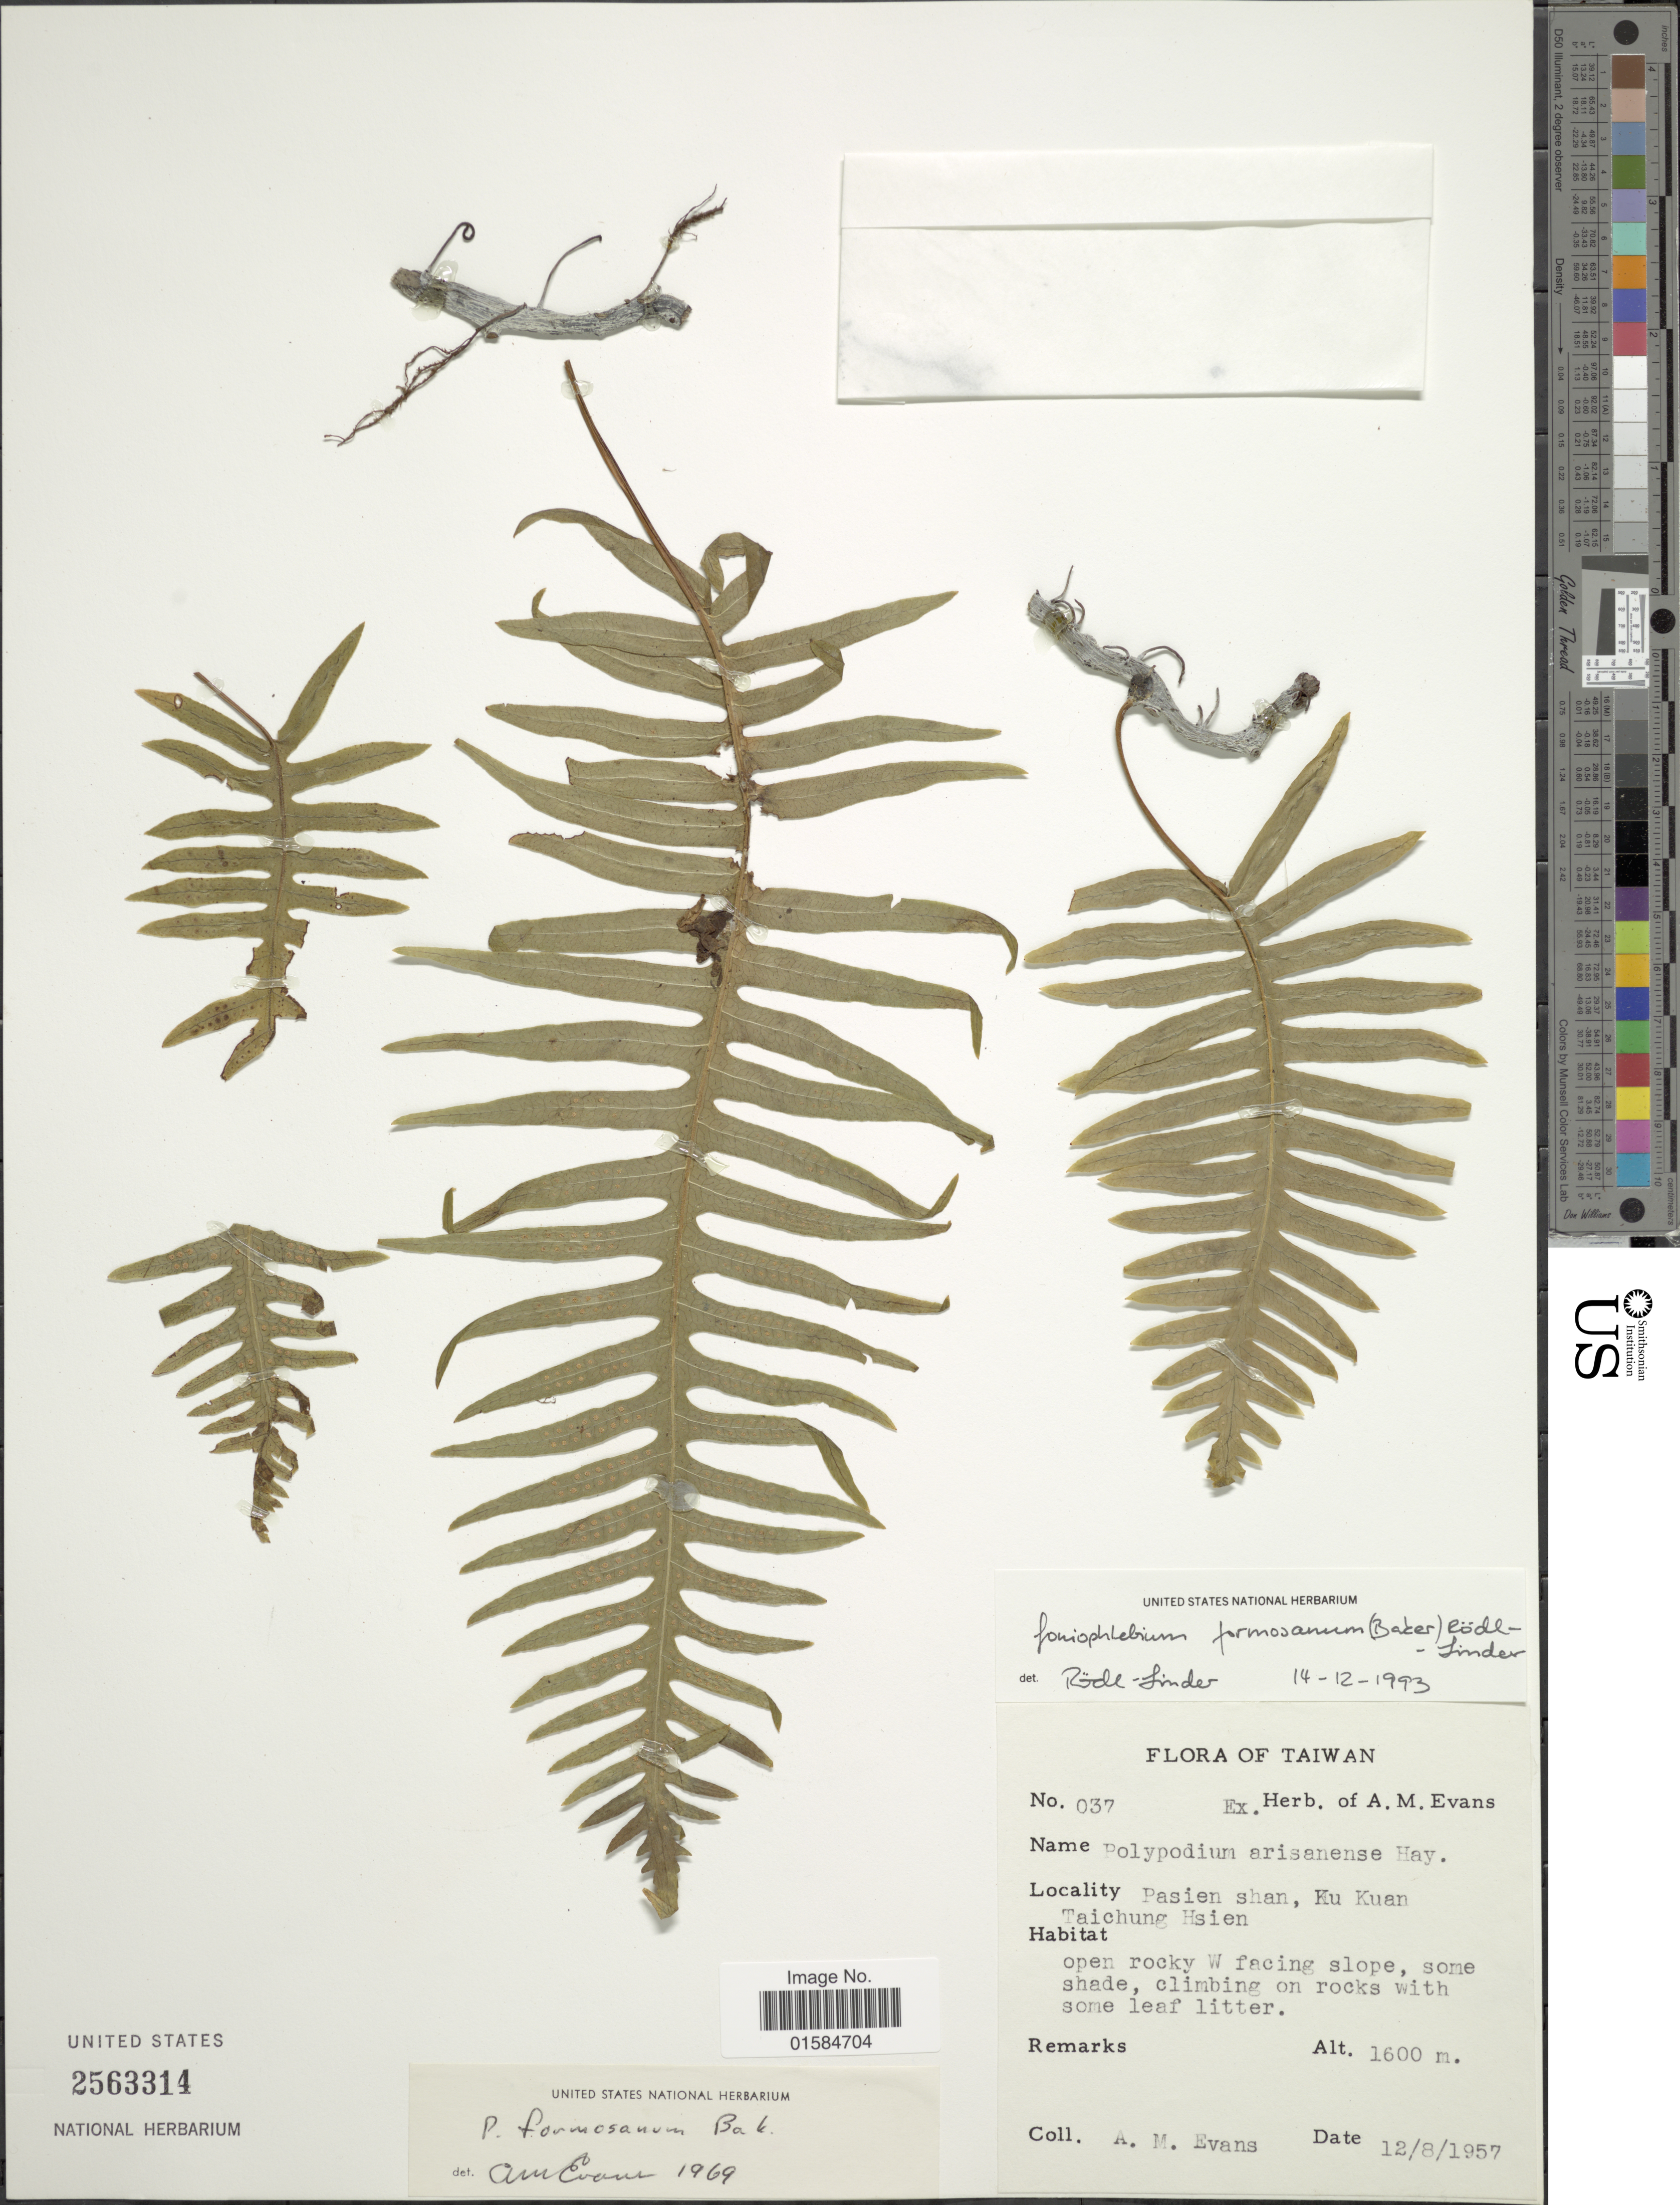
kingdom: Plantae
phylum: Tracheophyta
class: Polypodiopsida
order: Polypodiales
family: Polypodiaceae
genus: Goniophlebium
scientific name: Goniophlebium formosanum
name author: (Baker) Rödl-Linder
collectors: A. M. Evans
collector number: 037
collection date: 1957-08-12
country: Taiwan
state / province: Taichung City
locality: Pasien Shan, Ku Kuan, Taichung Hsien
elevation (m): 1600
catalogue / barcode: US 2563314